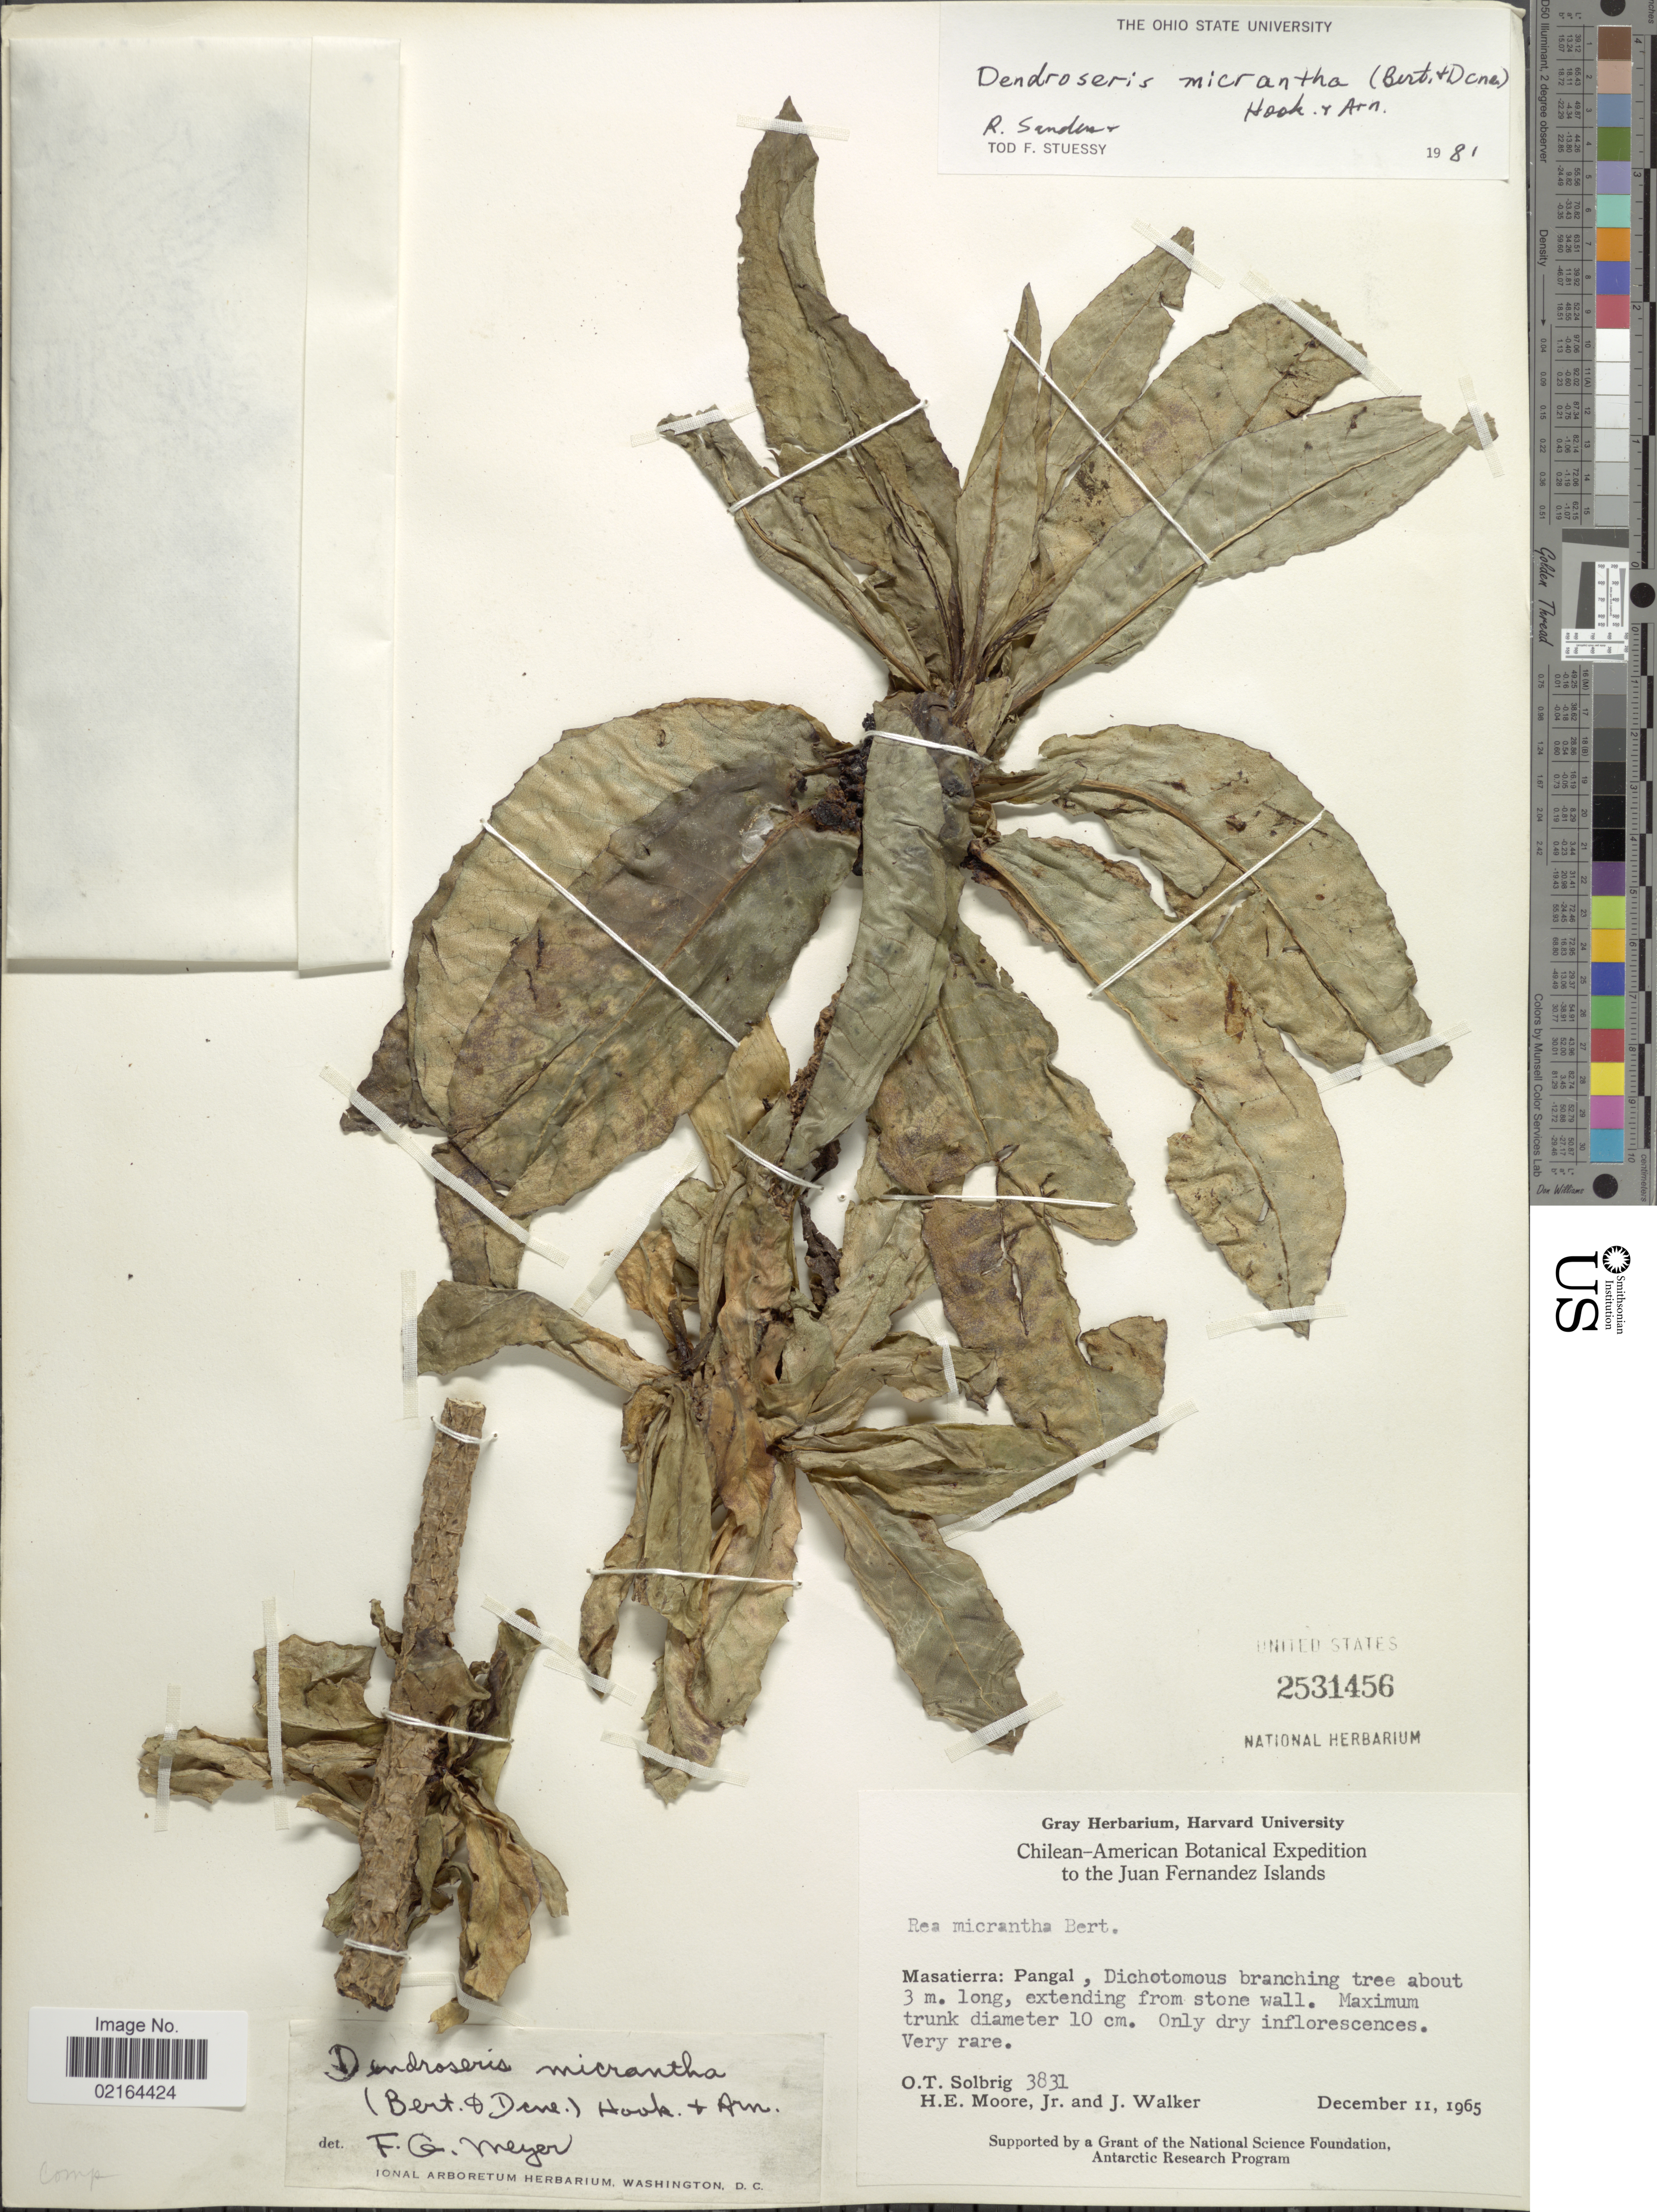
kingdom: Plantae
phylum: Tracheophyta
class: Magnoliopsida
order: Asterales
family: Asteraceae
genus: Sonchus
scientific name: Sonchus micranthus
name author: (Bertero ex Decne.) S.C. Kim & Mejías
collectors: O. T. Solbrig, H. Moore & J. Walker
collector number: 3831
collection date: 1965-12-11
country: Chile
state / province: Valparaíso (V)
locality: Juan Fernandez Island, Masatierra: Pangal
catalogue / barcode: US 2531456